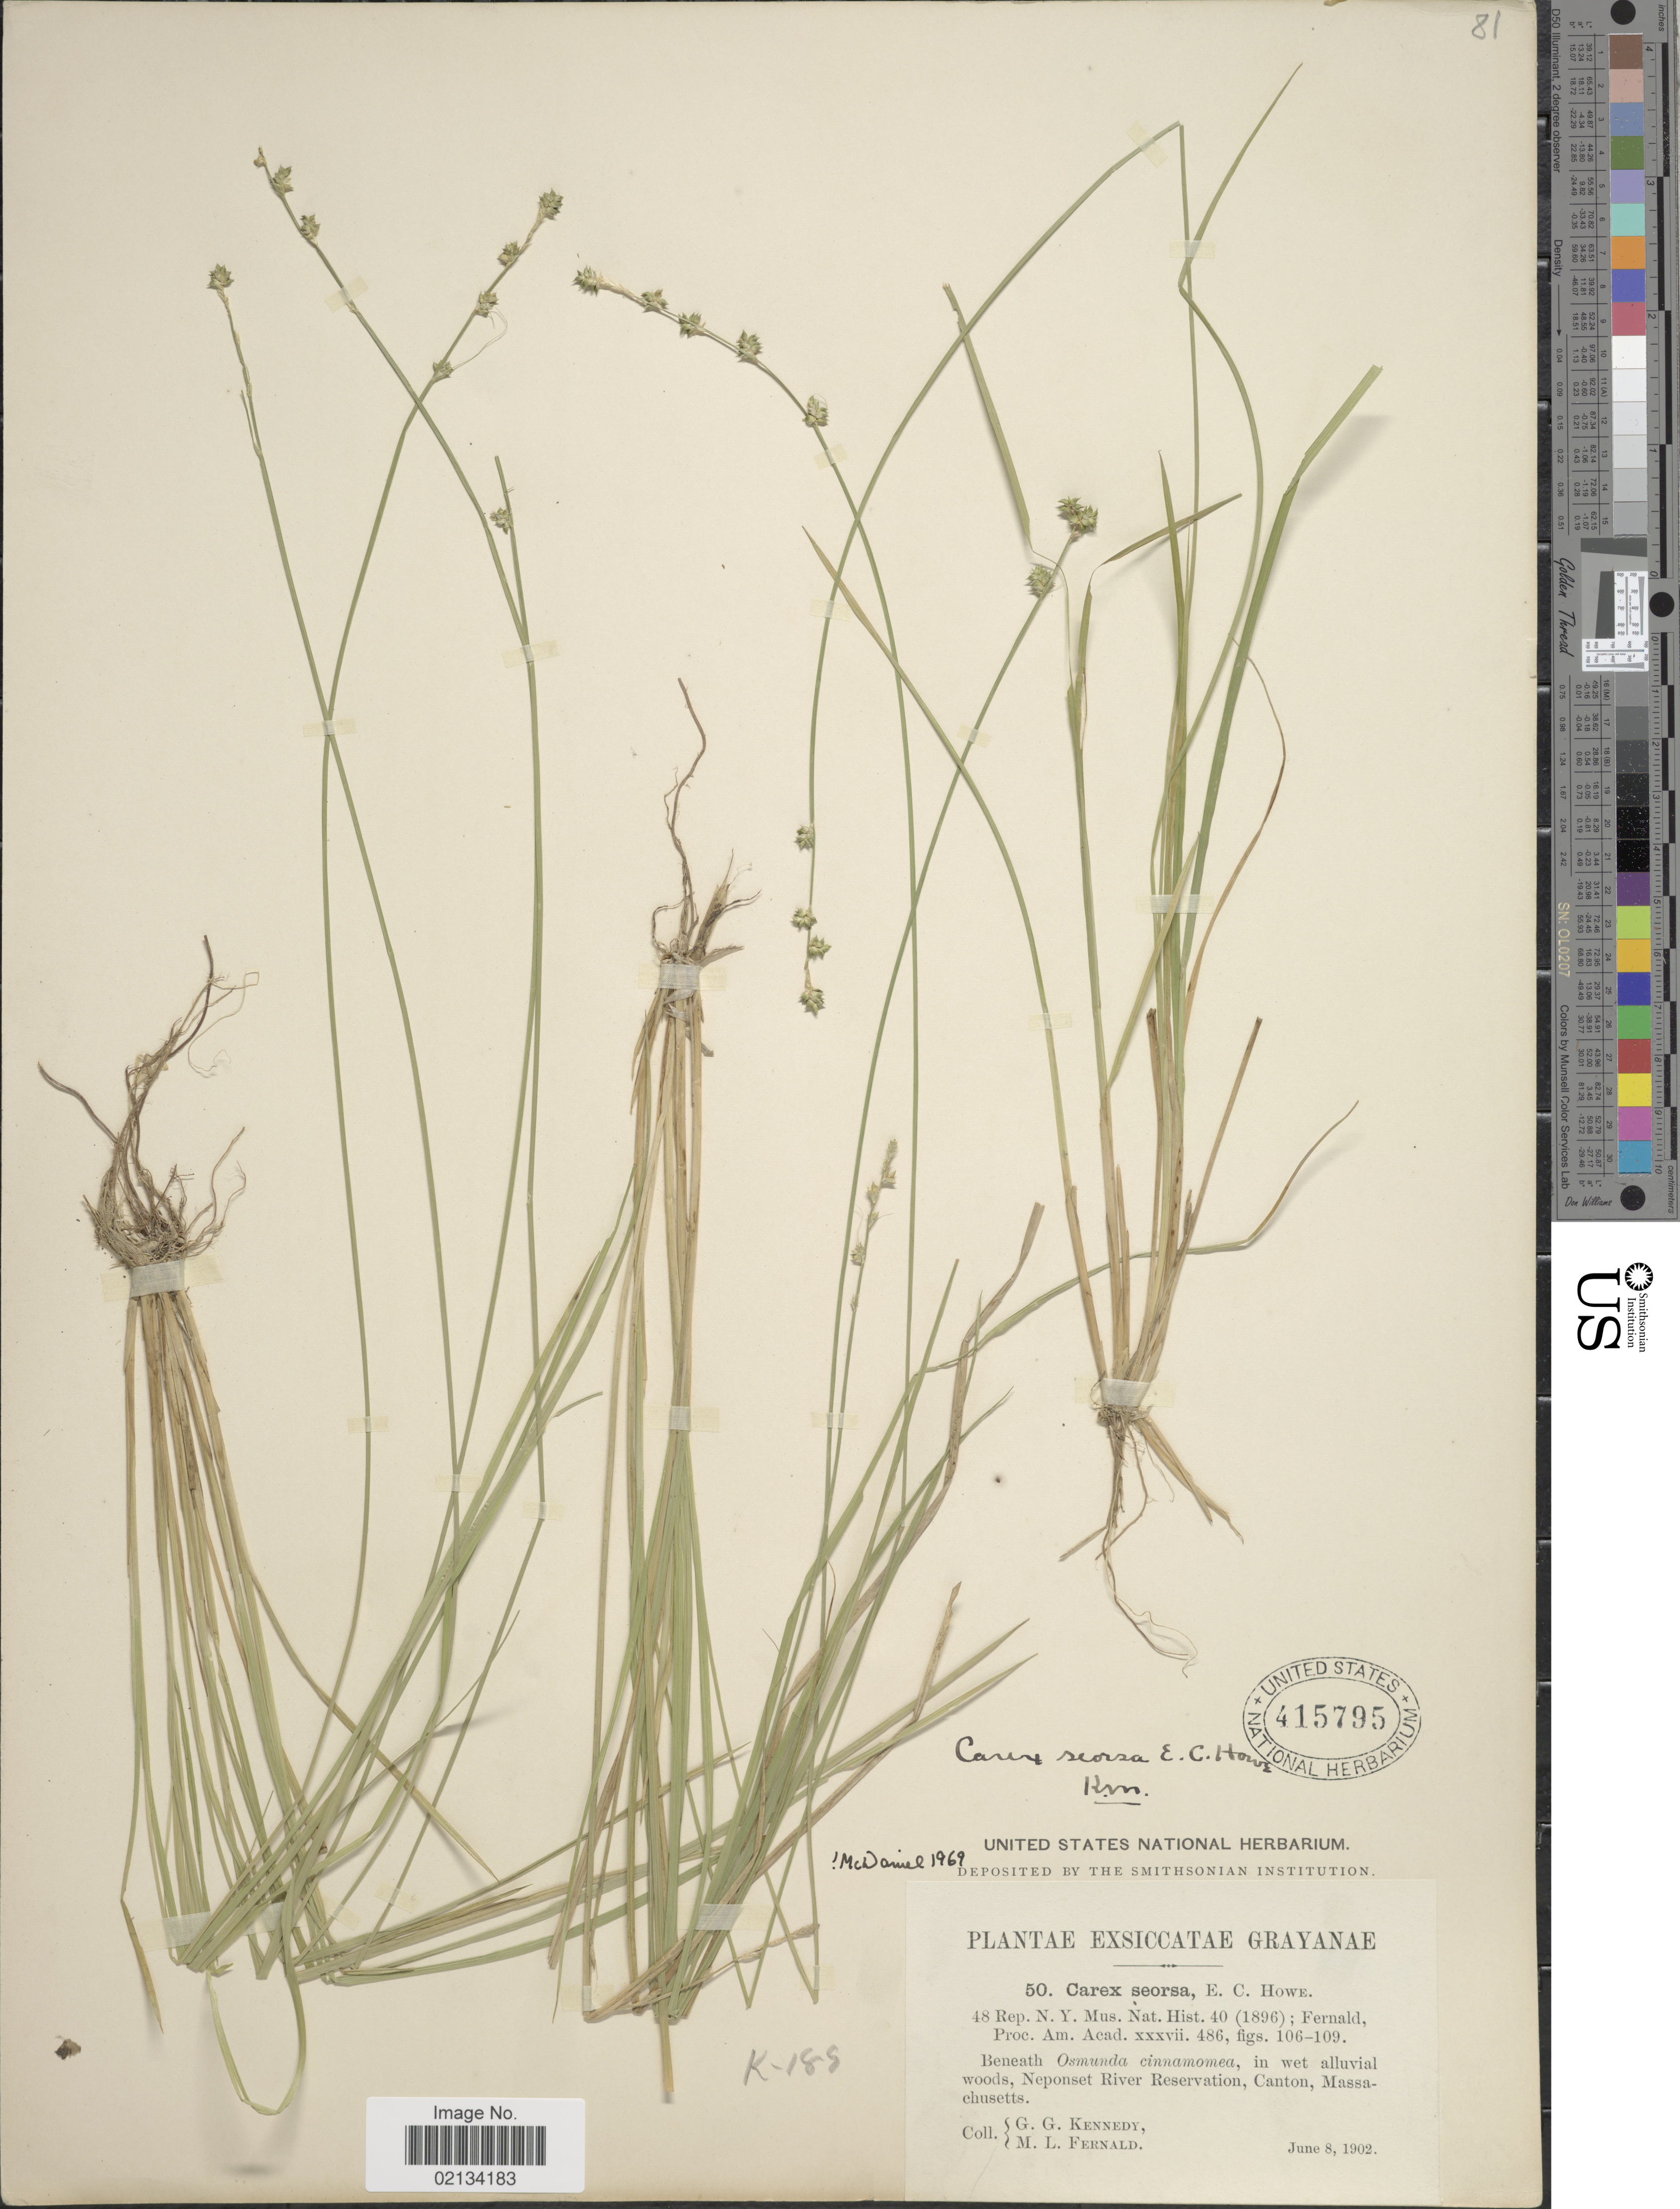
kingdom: Plantae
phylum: Tracheophyta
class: Liliopsida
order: Poales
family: Cyperaceae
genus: Carex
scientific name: Carex seorsa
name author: Howe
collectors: G. Kennedy & M. L. Fernald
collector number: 50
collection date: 1902-06-08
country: United States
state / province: Massachusetts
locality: Grayanae, in wet alluvial woods, Neponset River Reservation, Canton.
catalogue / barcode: US 415795